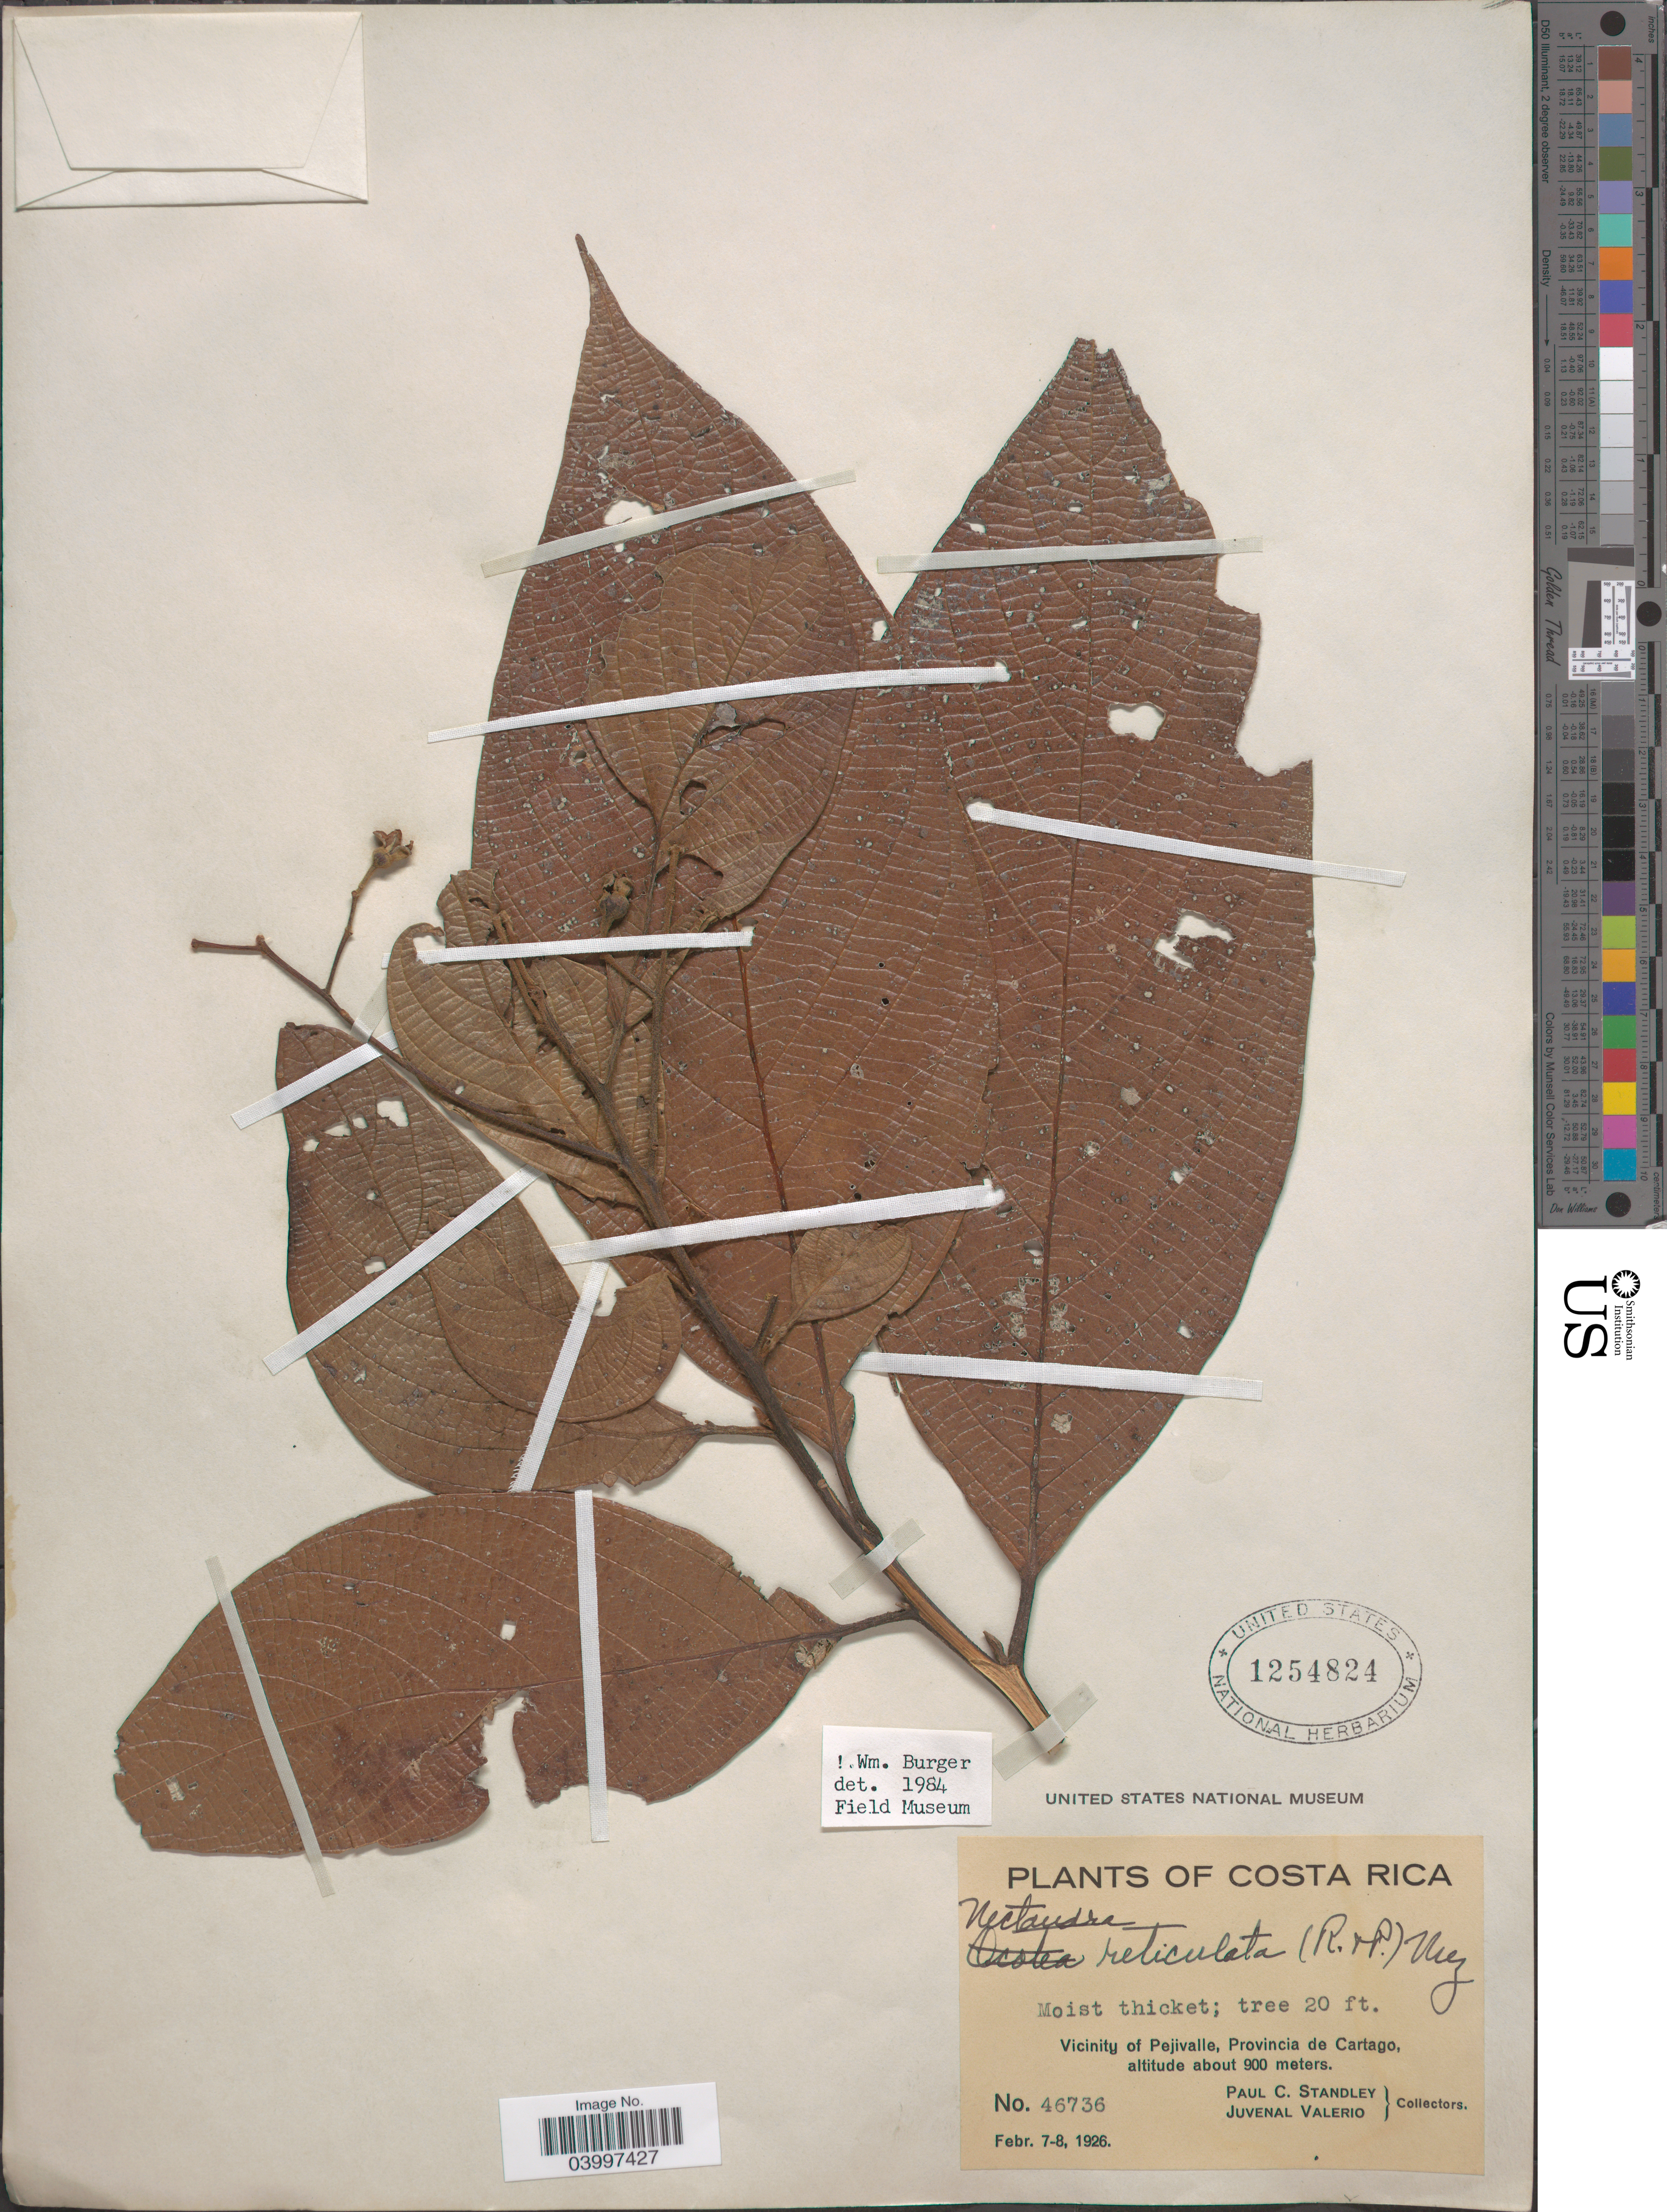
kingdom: Plantae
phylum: Tracheophyta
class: Magnoliopsida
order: Laurales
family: Lauraceae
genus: Nectandra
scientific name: Nectandra reticulata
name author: (Ruiz & Pav.) Mez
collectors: P. C. Standley & J. Valerio R.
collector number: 46736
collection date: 1926-02-07/1926-02-08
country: Costa Rica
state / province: Cartago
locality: Vicinity of Pejivalle.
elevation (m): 900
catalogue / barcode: US 1254824